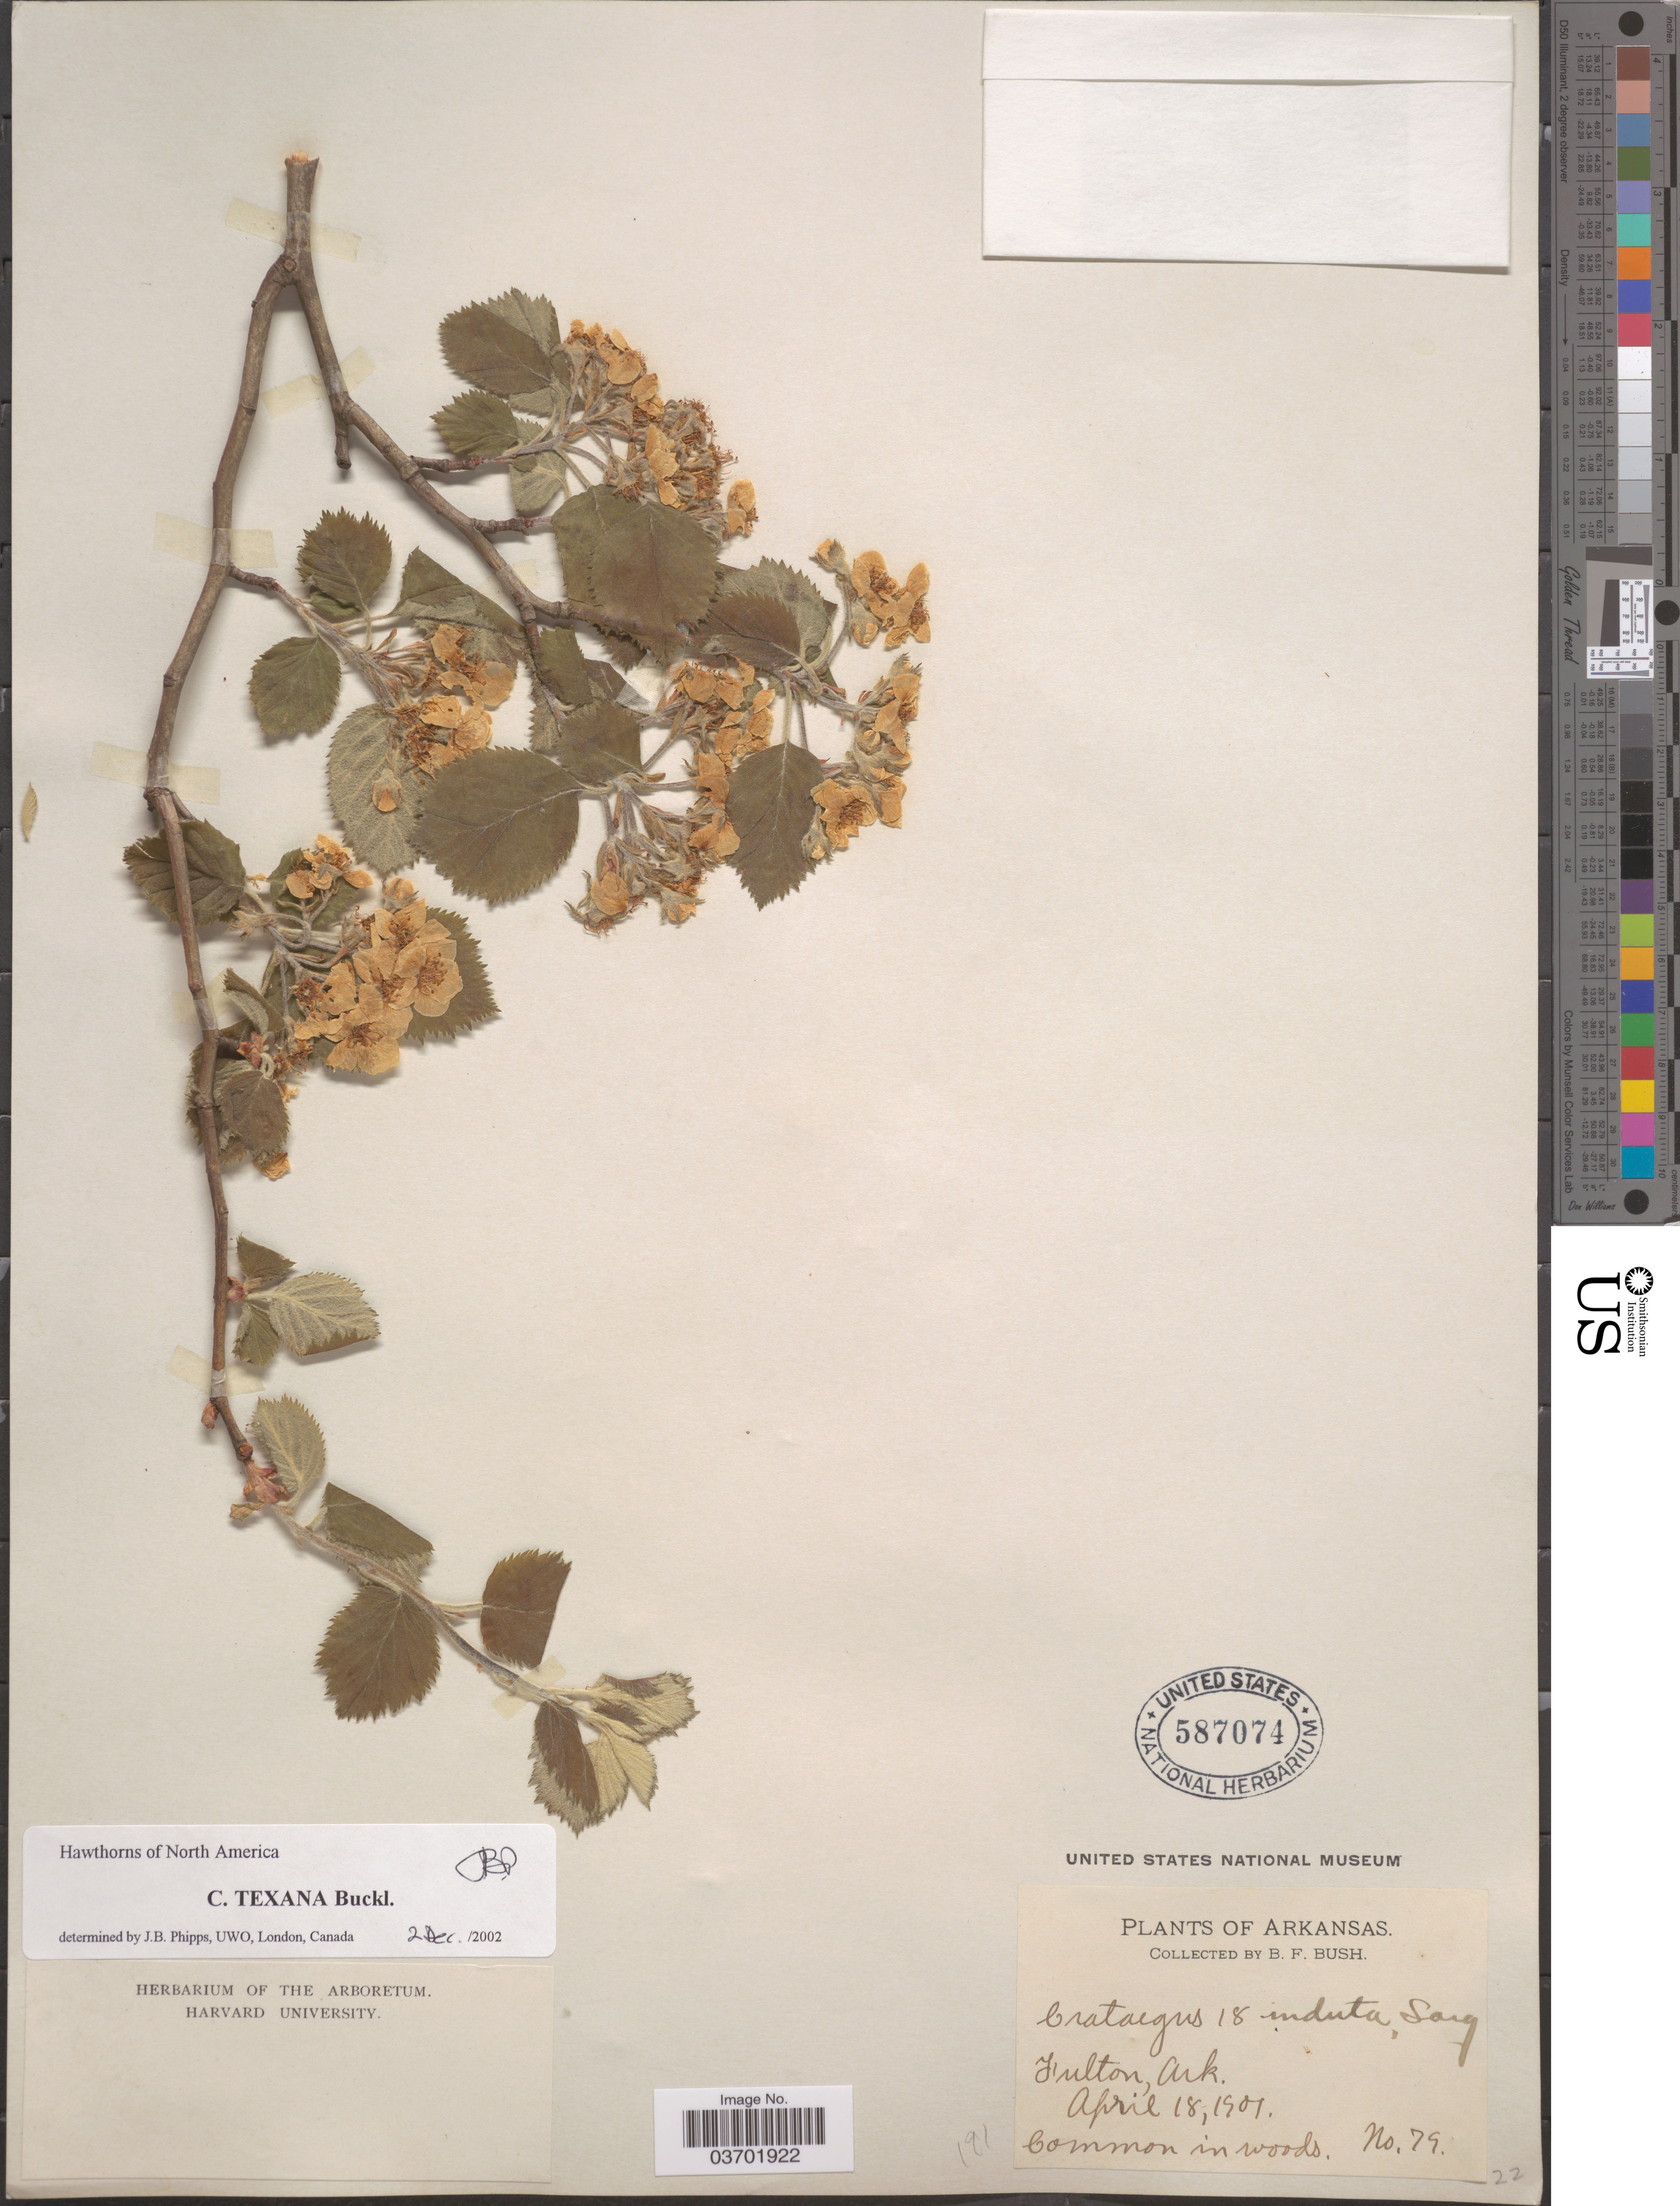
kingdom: Plantae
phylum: Tracheophyta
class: Magnoliopsida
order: Rosales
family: Rosaceae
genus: Crataegus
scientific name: Crataegus texana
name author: Buckley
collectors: B. F. Bush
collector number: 79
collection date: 1901-04-18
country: United States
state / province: Arkansas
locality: Fulton.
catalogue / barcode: US 587074